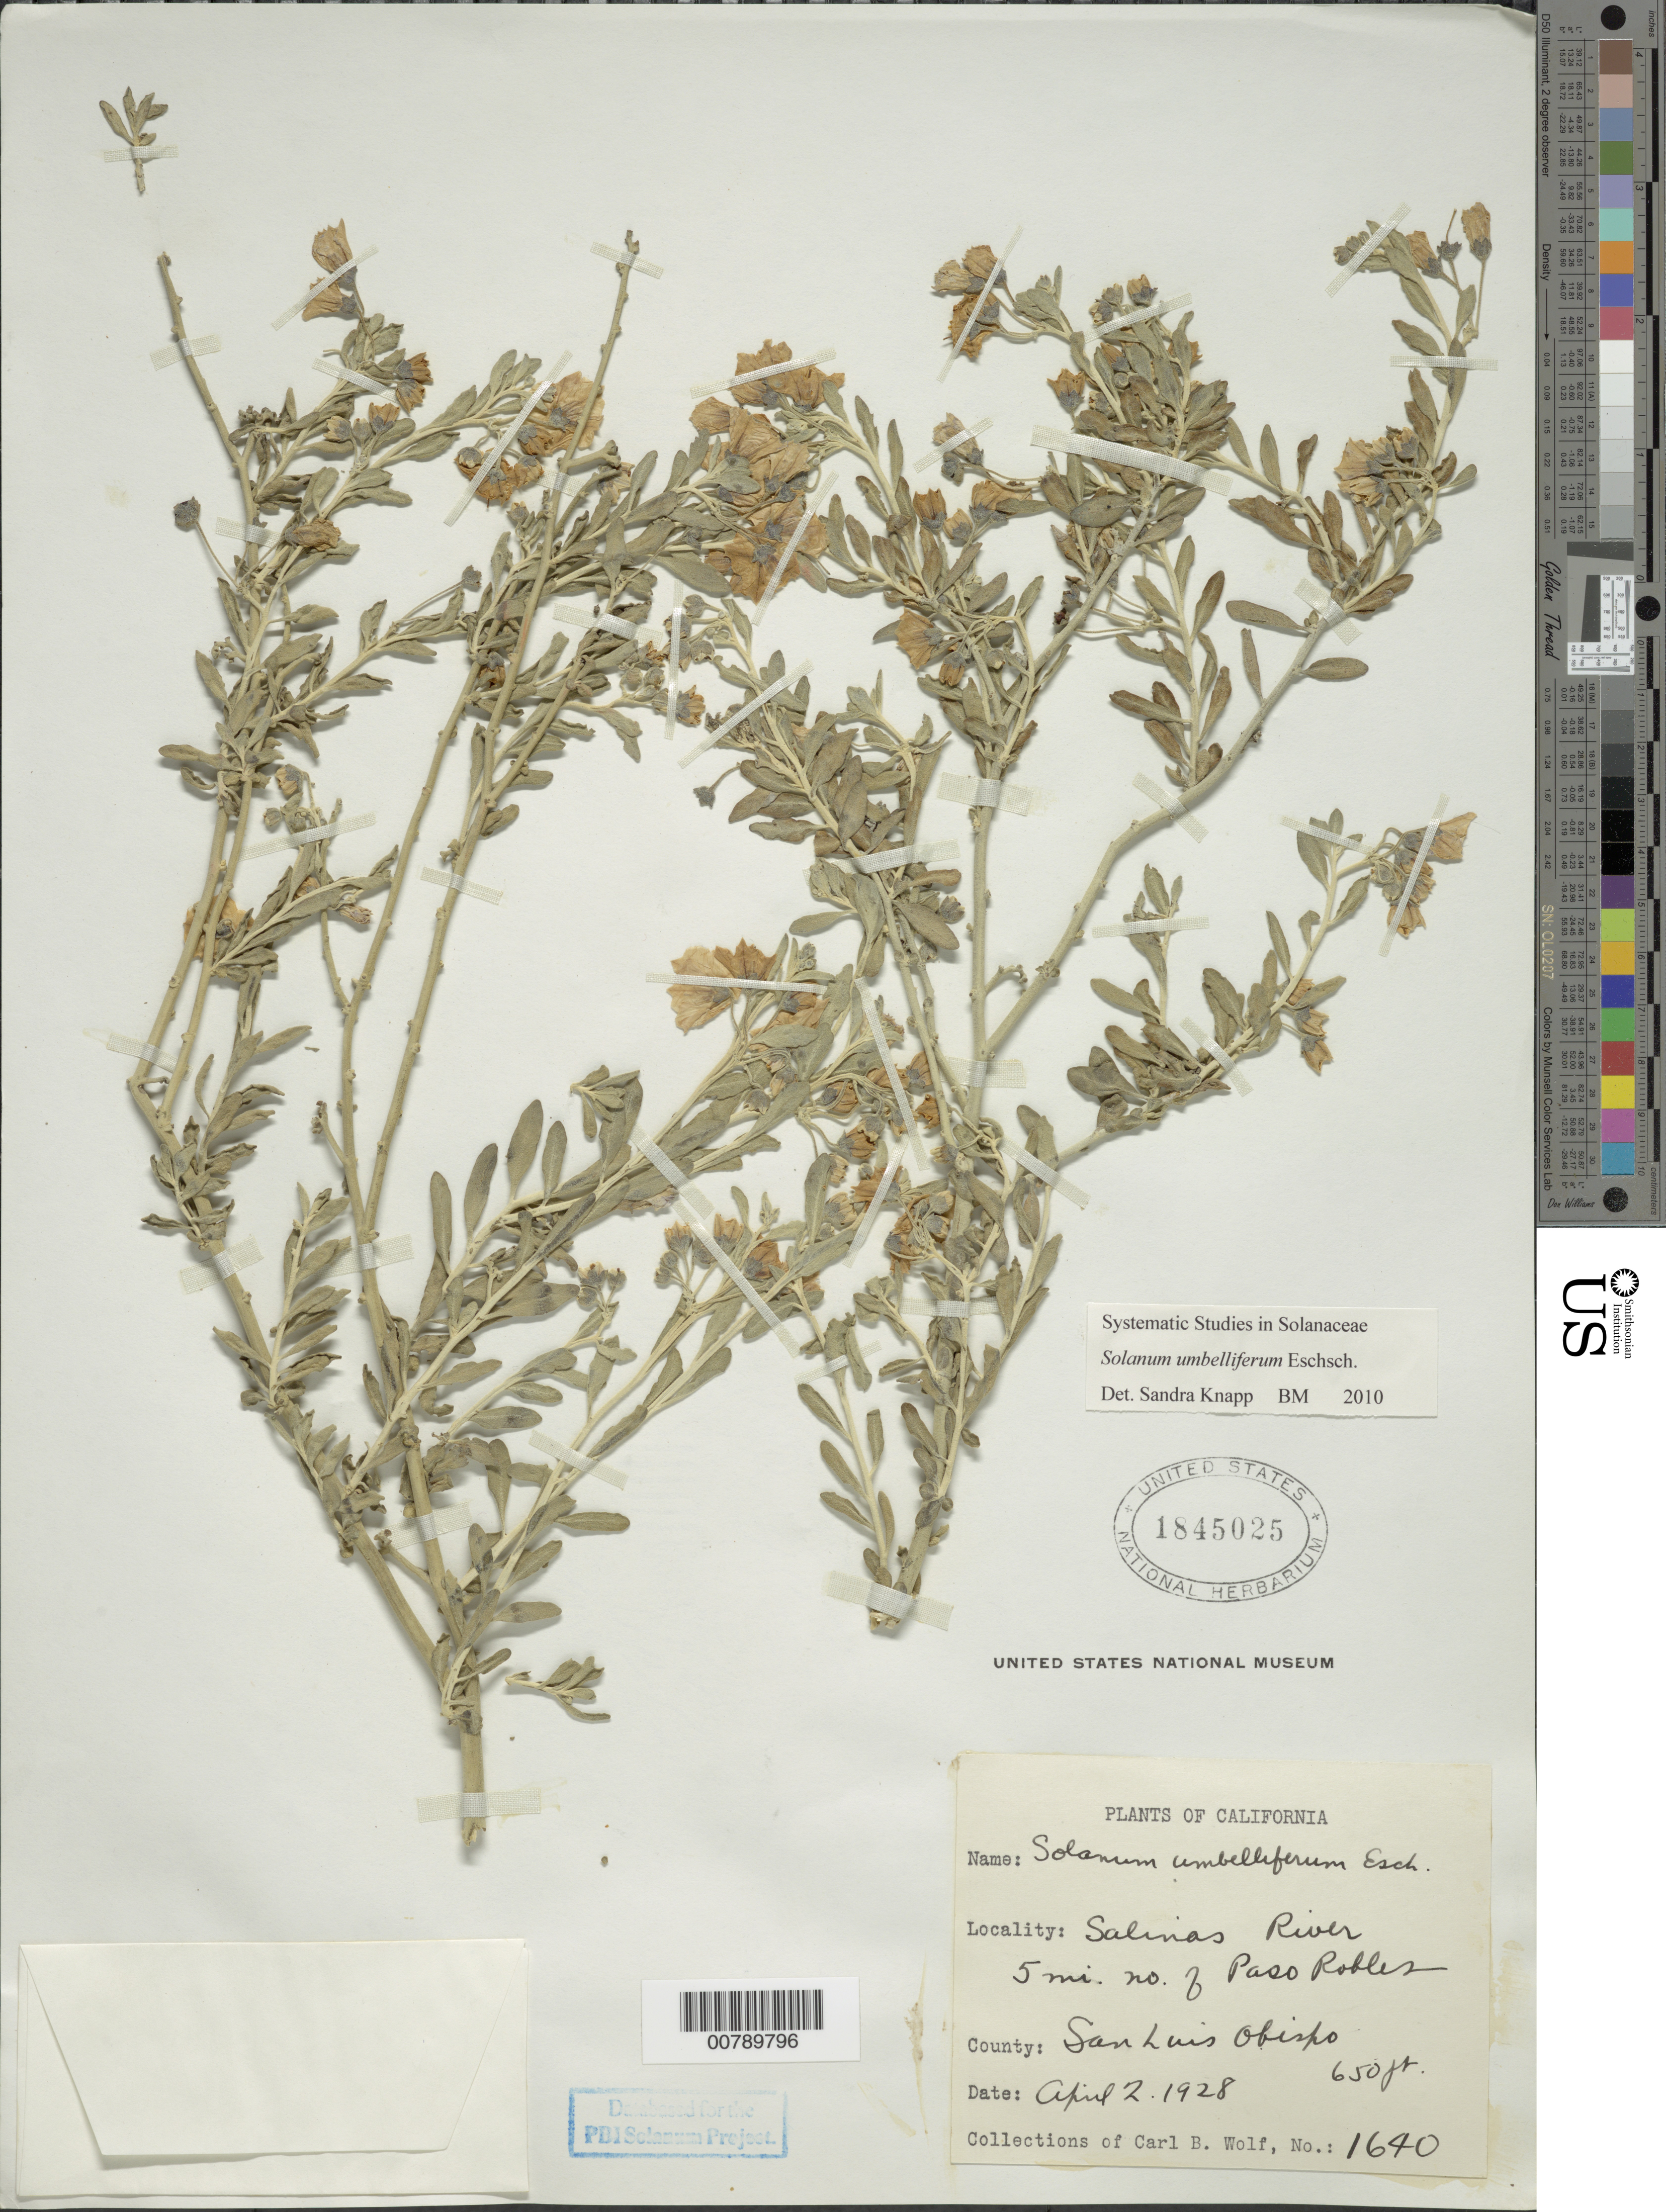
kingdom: Plantae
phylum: Tracheophyta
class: Magnoliopsida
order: Solanales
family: Solanaceae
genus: Solanum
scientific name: Solanum umbelliferum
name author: Eschsch.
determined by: Knapp, S. D.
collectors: C. B. Wolf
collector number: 1640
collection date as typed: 2 Apr 1928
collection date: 1928-04-02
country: United States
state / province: California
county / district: San Luis Obispo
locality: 5 mi N of Paso Robles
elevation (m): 198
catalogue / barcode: US 1845025